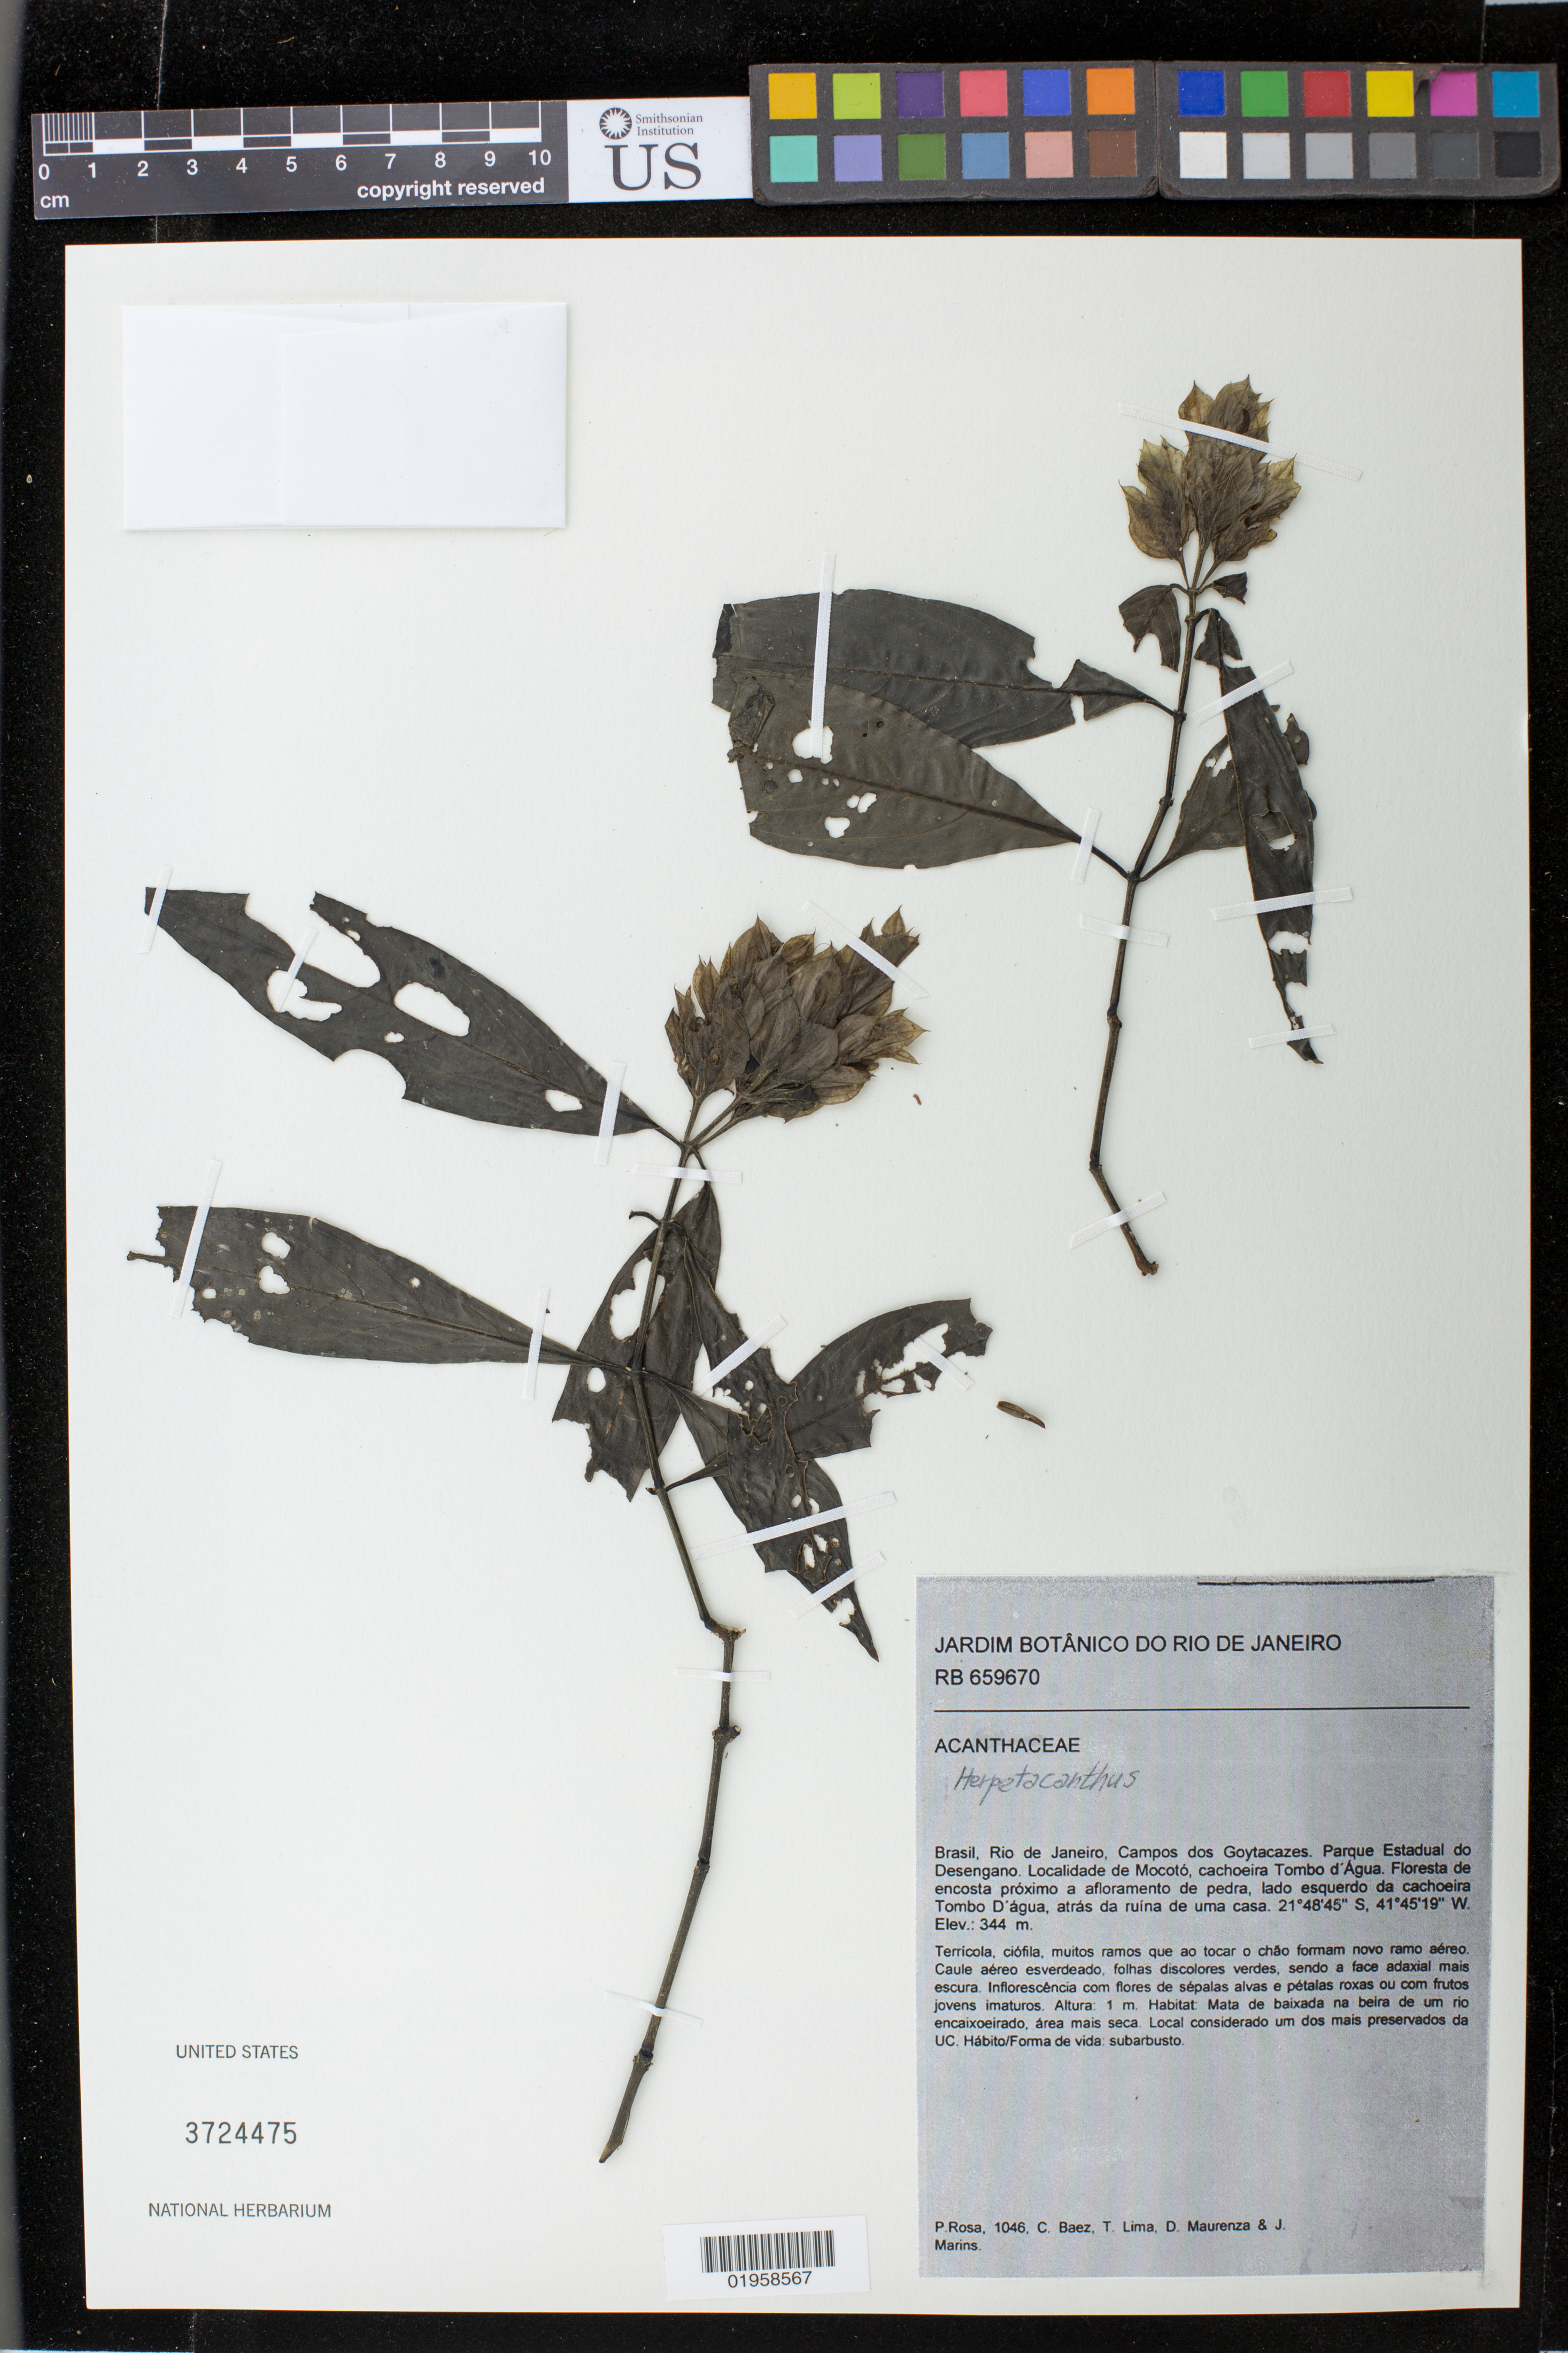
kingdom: Plantae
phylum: Tracheophyta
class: Magnoliopsida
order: Lamiales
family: Acanthaceae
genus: Herpetacanthus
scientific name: Herpetacanthus sp.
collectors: P. Rosa, C. Baez, T. Lima, D. Maurenza & J. Marins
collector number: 1046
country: Brazil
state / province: Rio de Janeiro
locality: Campos dos Goytacazes. Parque Estadual do Desengano. Localidade de Mocoto, cachoeira Tombo d'Agua.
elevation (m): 344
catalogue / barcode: US 3724475